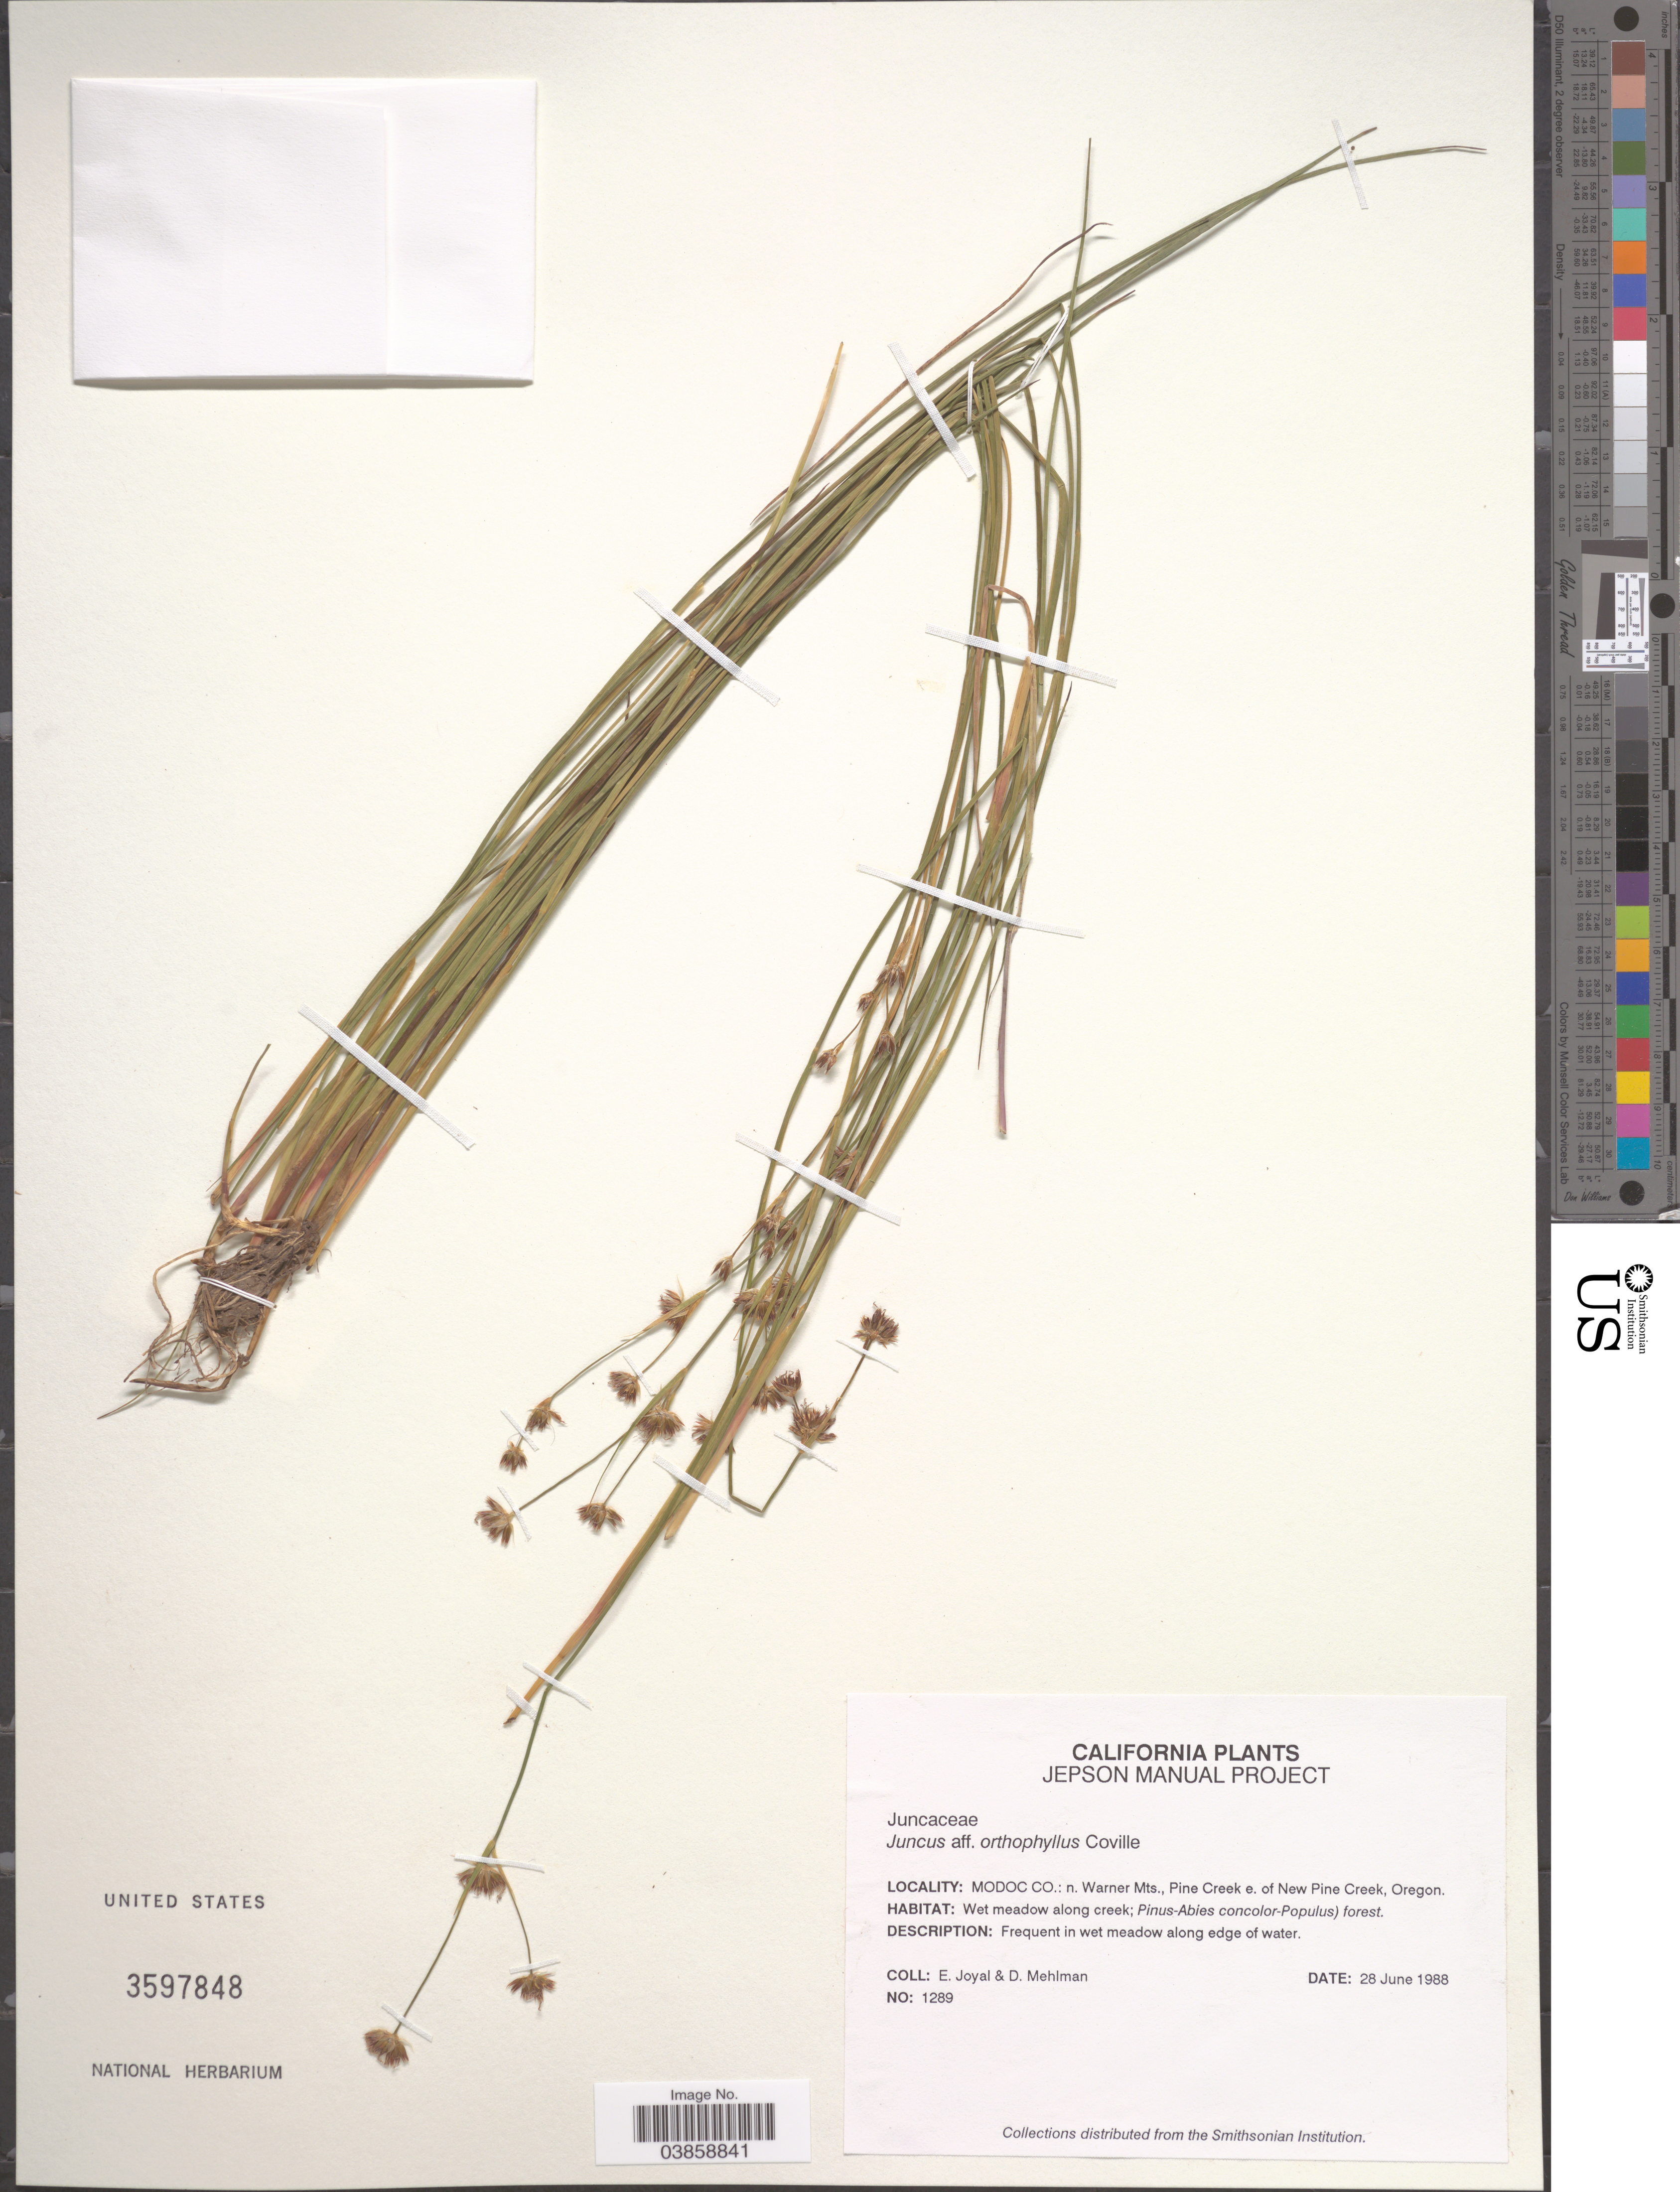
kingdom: Plantae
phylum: Tracheophyta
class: Liliopsida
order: Poales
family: Juncaceae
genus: Juncus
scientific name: Juncus sp.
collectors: E. Joyal & D. Mehlman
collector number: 1289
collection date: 1988-06-28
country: United States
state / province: Oregon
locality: Modoc Co.: n. Warner Mts., Pine Creek e. of New Pine Creek.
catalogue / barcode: US 3597848